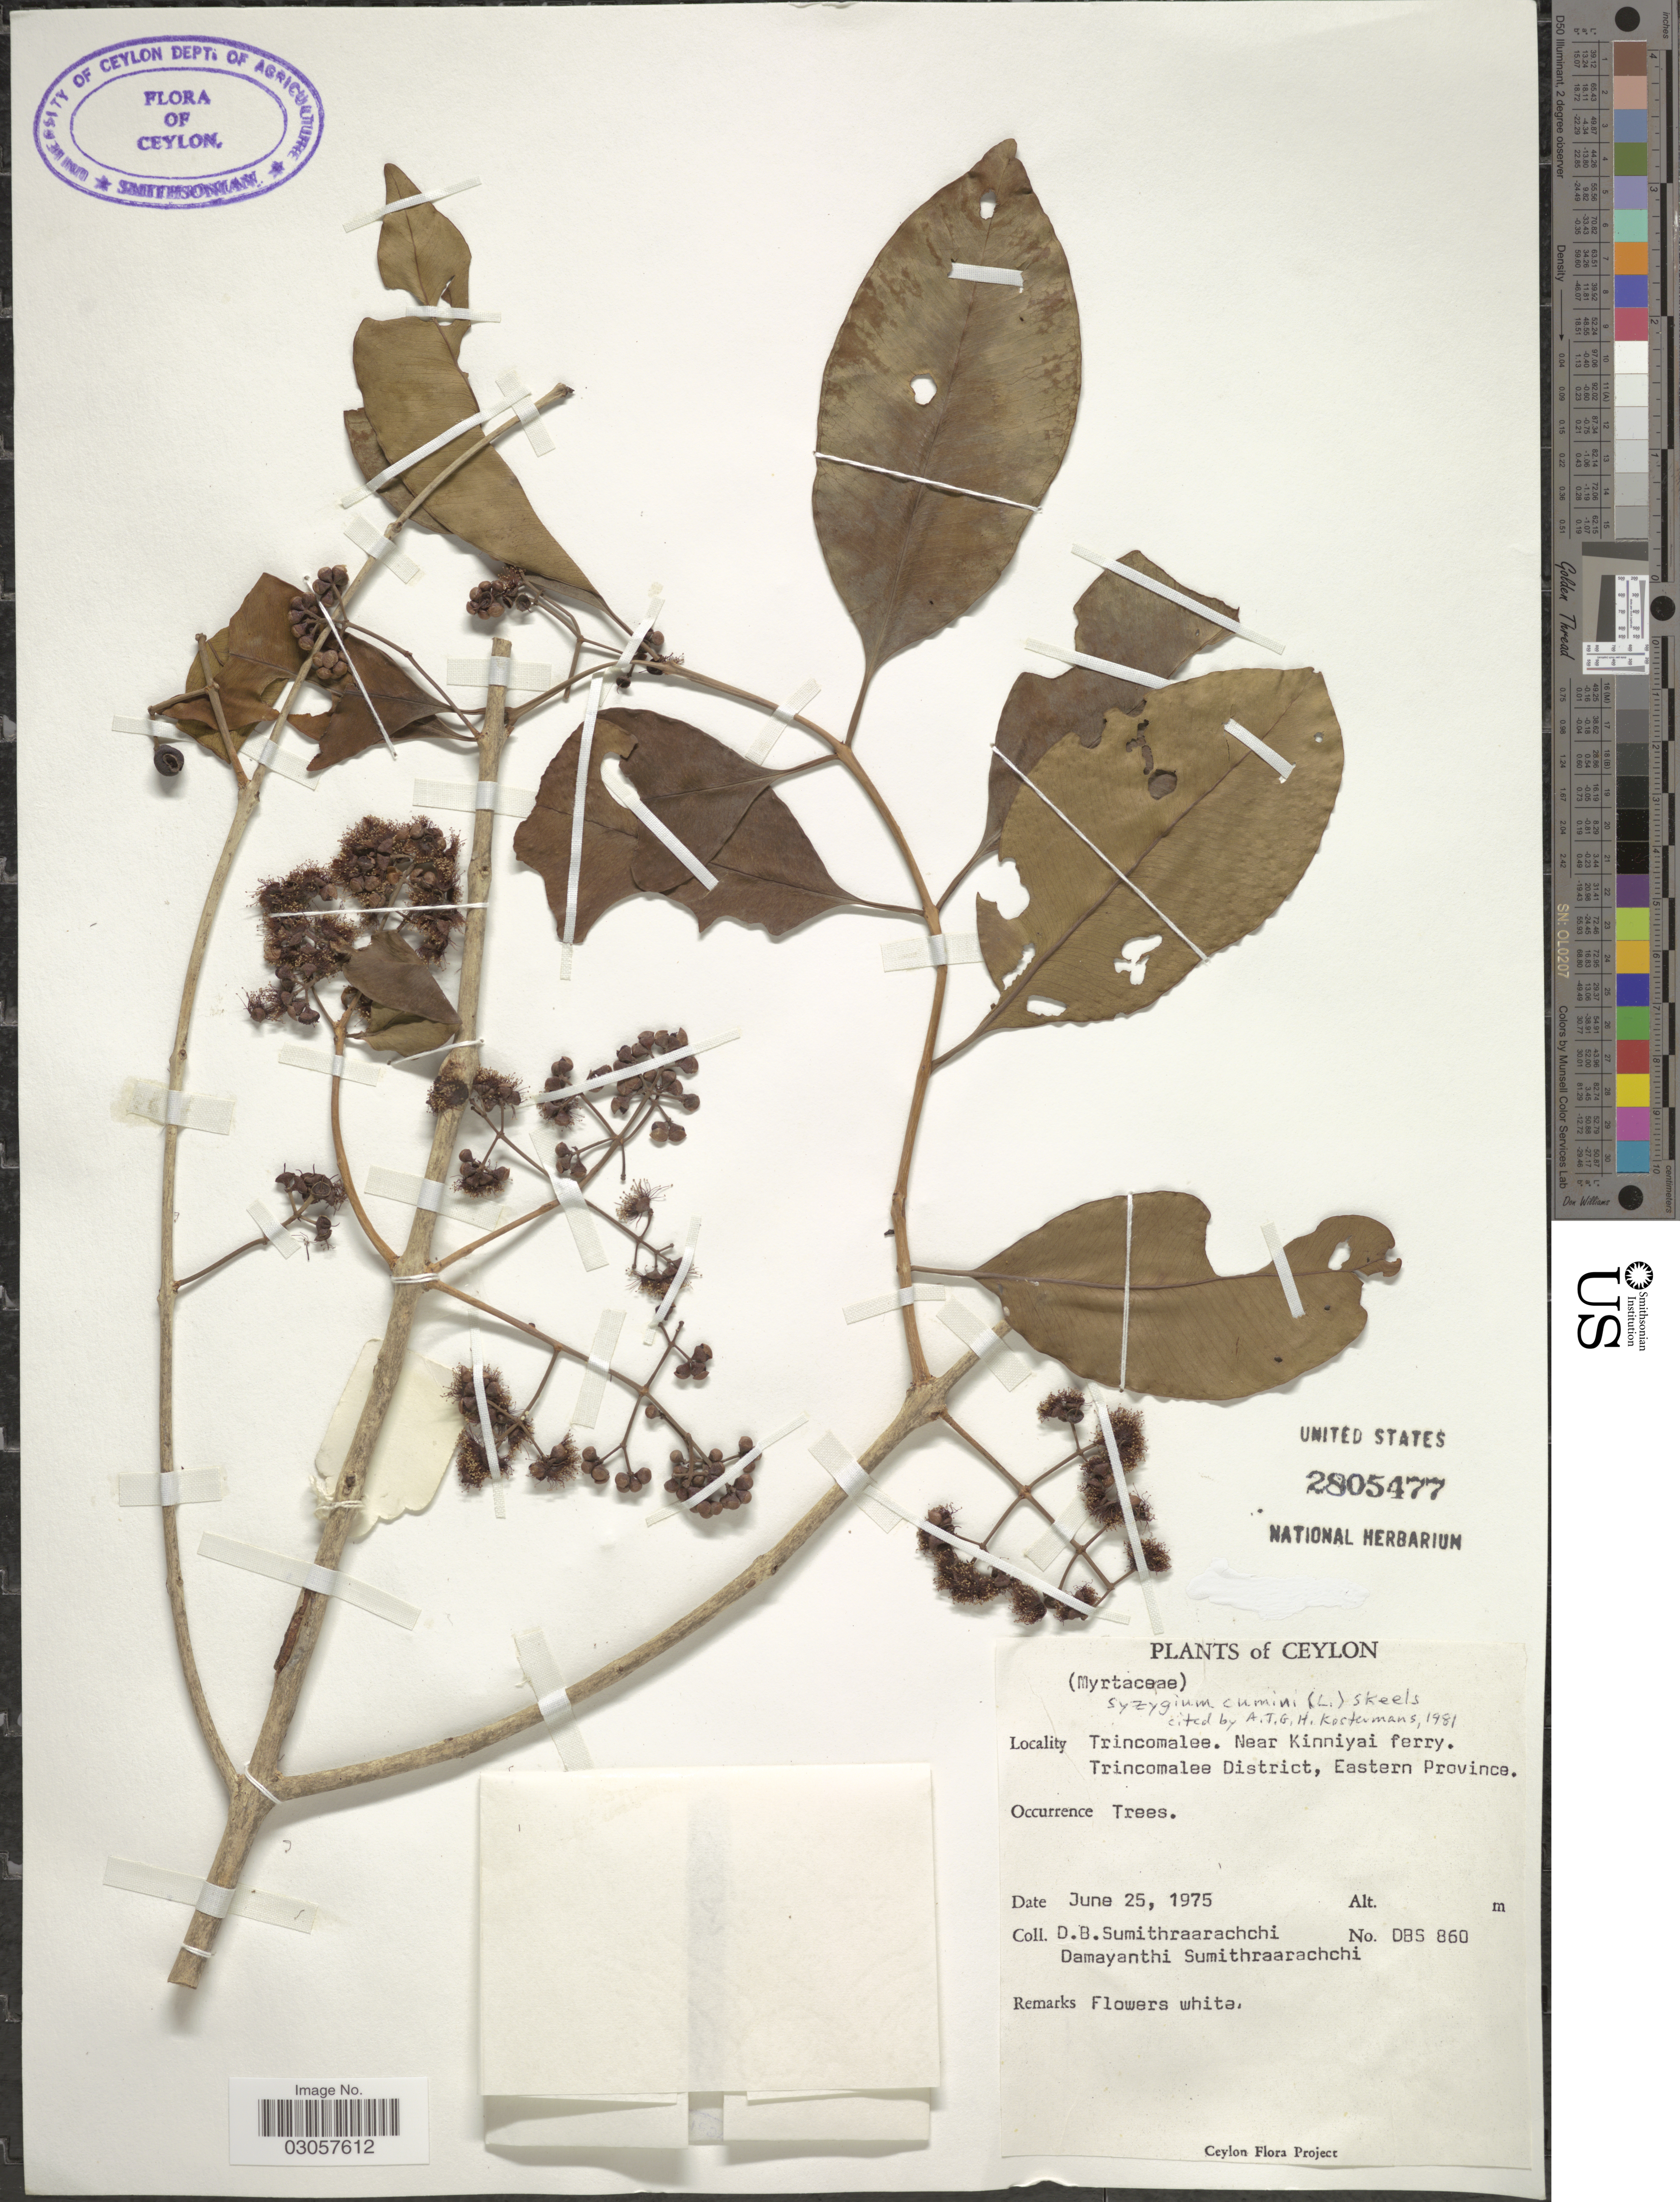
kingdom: Plantae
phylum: Tracheophyta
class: Magnoliopsida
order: Myrtales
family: Myrtaceae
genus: Syzygium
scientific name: Syzygium cumini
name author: (L.) Skeels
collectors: D. B. Sumithraarachchi & D. Sumithraarachchi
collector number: DBS 860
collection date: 1975-06-25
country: Sri Lanka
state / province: Eastern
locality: Ceylon. Trincomalee. Near Kinniyai ferry. Trincomalee District.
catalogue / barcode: US 2805477